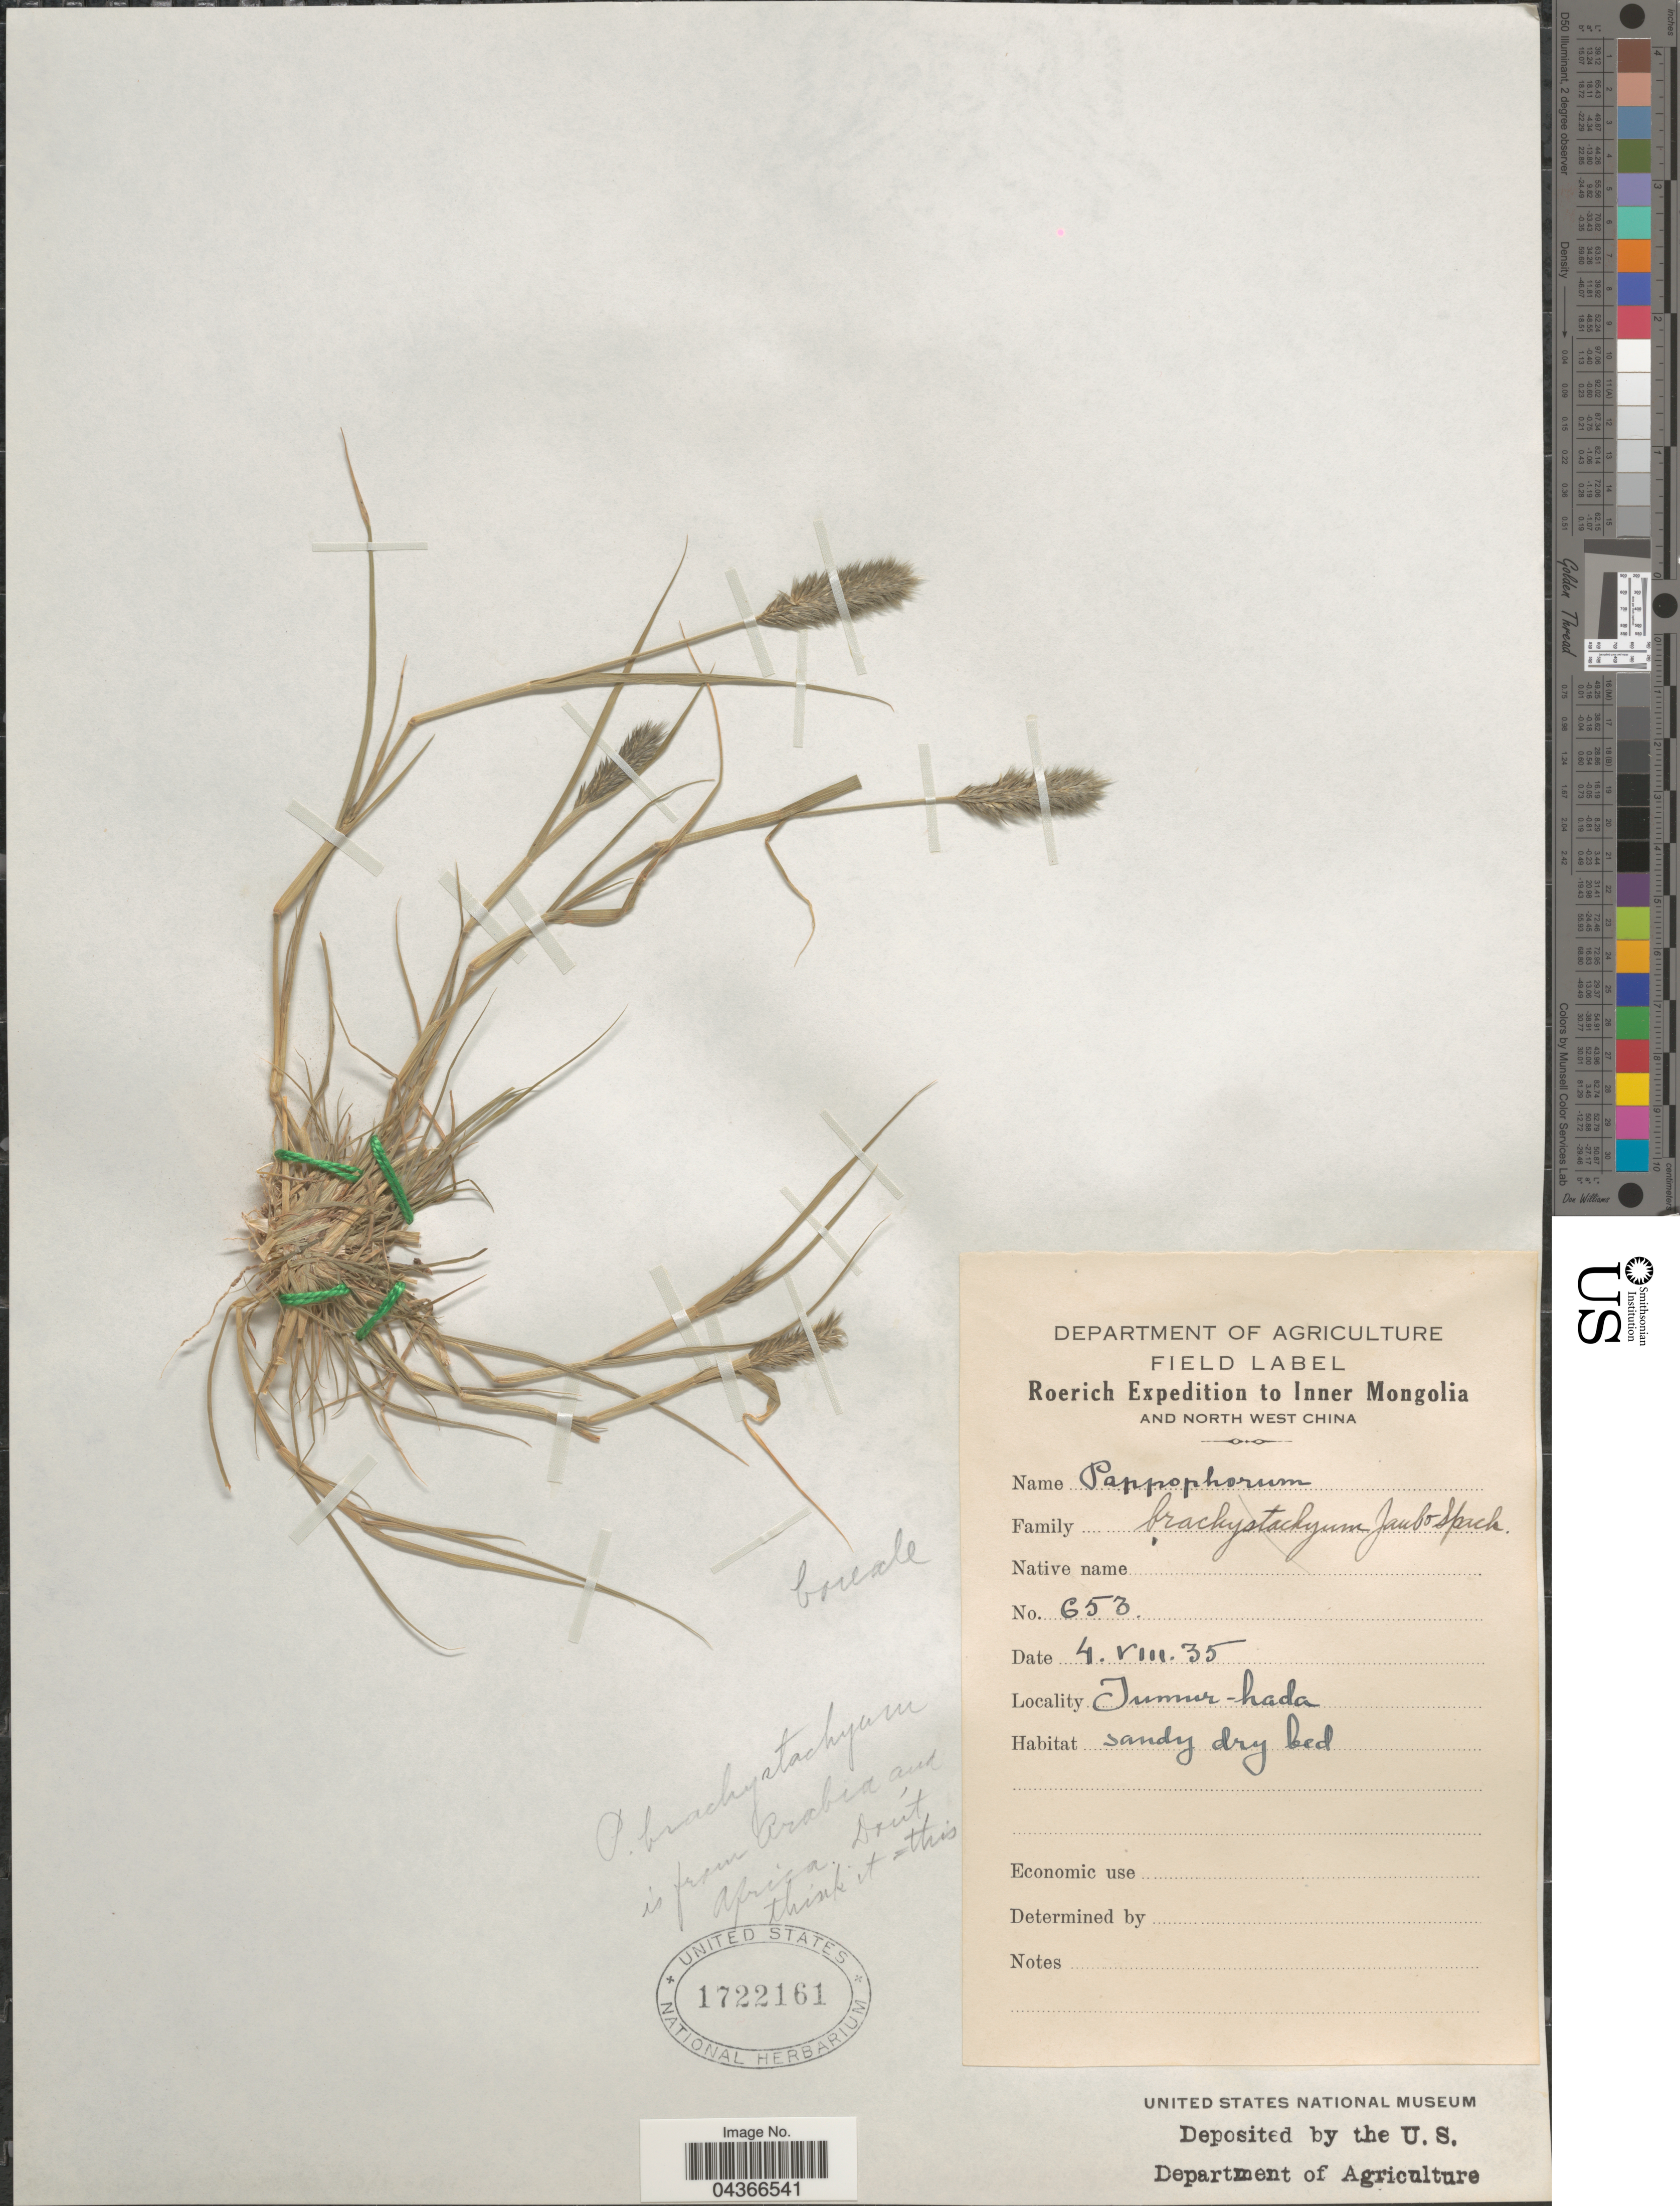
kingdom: Plantae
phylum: Tracheophyta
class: Liliopsida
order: Poales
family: Poaceae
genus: Enneapogon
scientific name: Enneapogon desvauxii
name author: P. Beauv.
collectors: Roerich Expedition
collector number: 653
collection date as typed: Transcribed d/m/y: 4/8/35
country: China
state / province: Nei Monggol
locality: Inner Mongolia and North West China. Tumur-hada.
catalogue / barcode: US 1722161